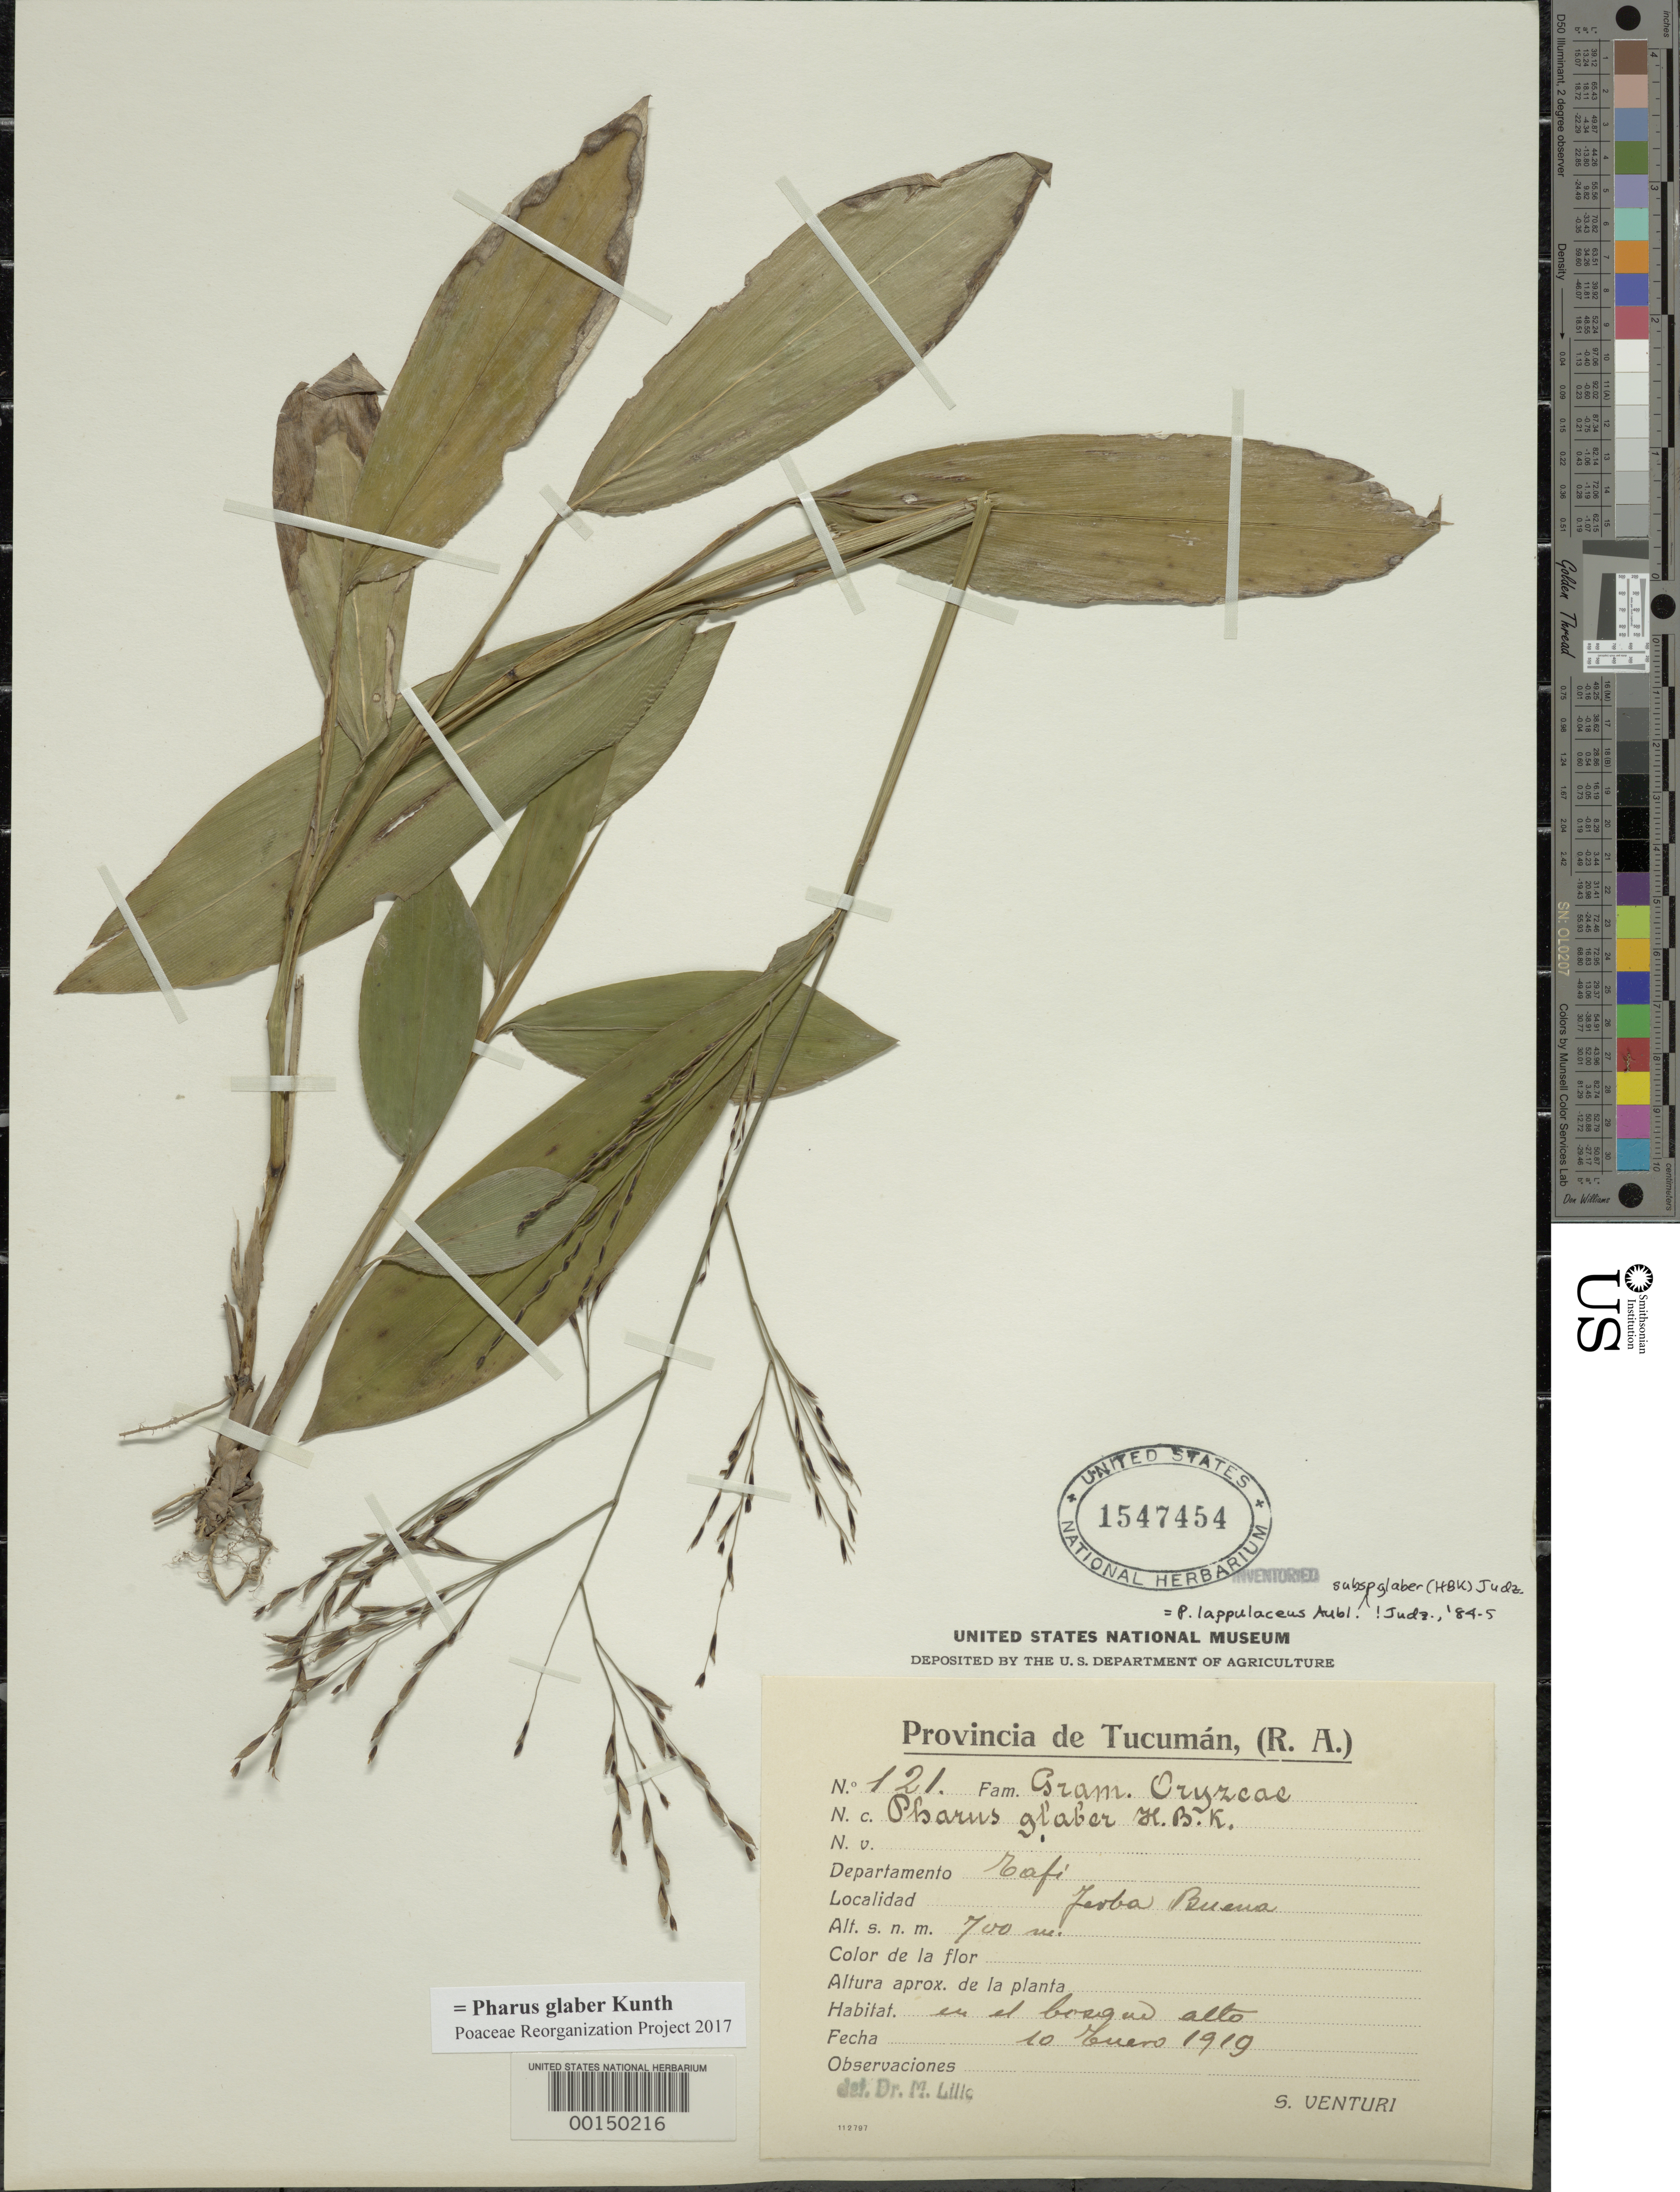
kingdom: Plantae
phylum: Tracheophyta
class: Liliopsida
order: Poales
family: Poaceae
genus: Pharus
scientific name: Pharus glaber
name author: Kunth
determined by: Poaceae Reorganization Project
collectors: S. Venturi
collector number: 121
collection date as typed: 10 Jan 1919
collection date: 1919-01-10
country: Argentina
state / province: Tucumán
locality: Jerba Buena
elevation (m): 700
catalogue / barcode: US 1547454